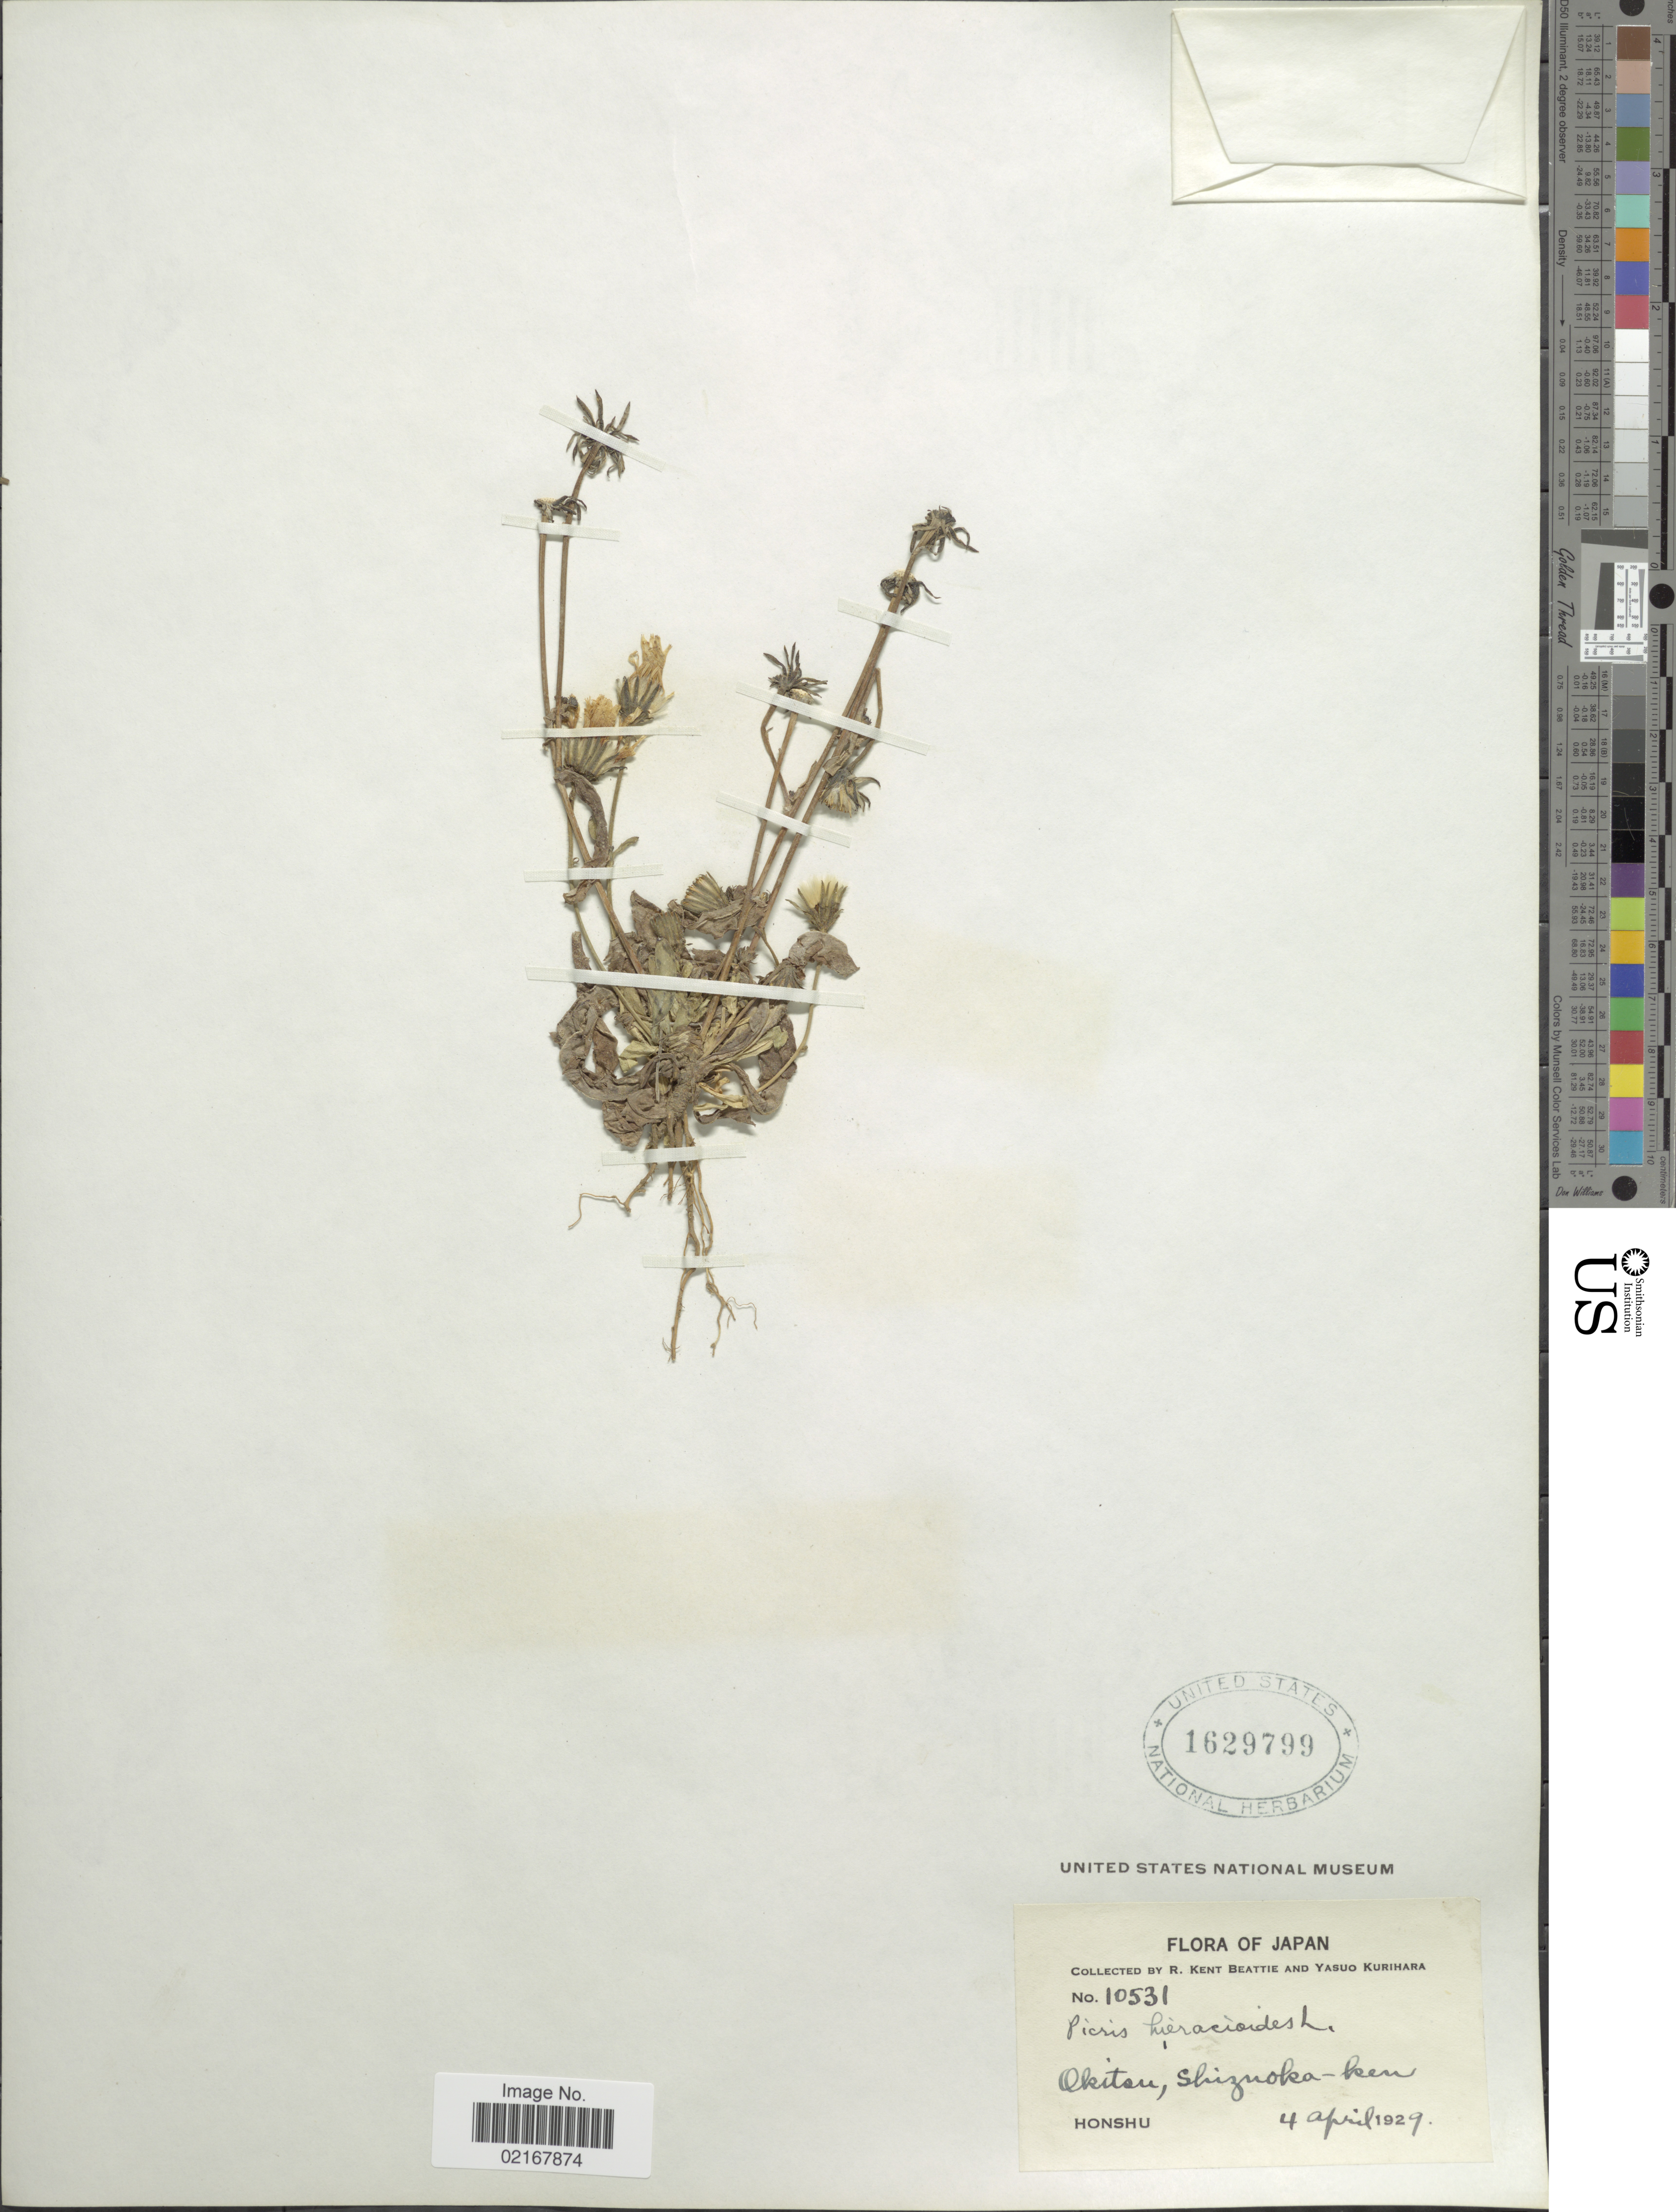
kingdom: Plantae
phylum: Tracheophyta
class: Magnoliopsida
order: Asterales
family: Asteraceae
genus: Picris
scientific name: Picris hieracioides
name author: L.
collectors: R. K. Beattie & Y. Kurihara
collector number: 10531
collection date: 1929-04-04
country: Japan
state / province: Sizuoka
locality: Okitsu, Shizuoka-ken, Honshu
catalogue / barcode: US 1629799